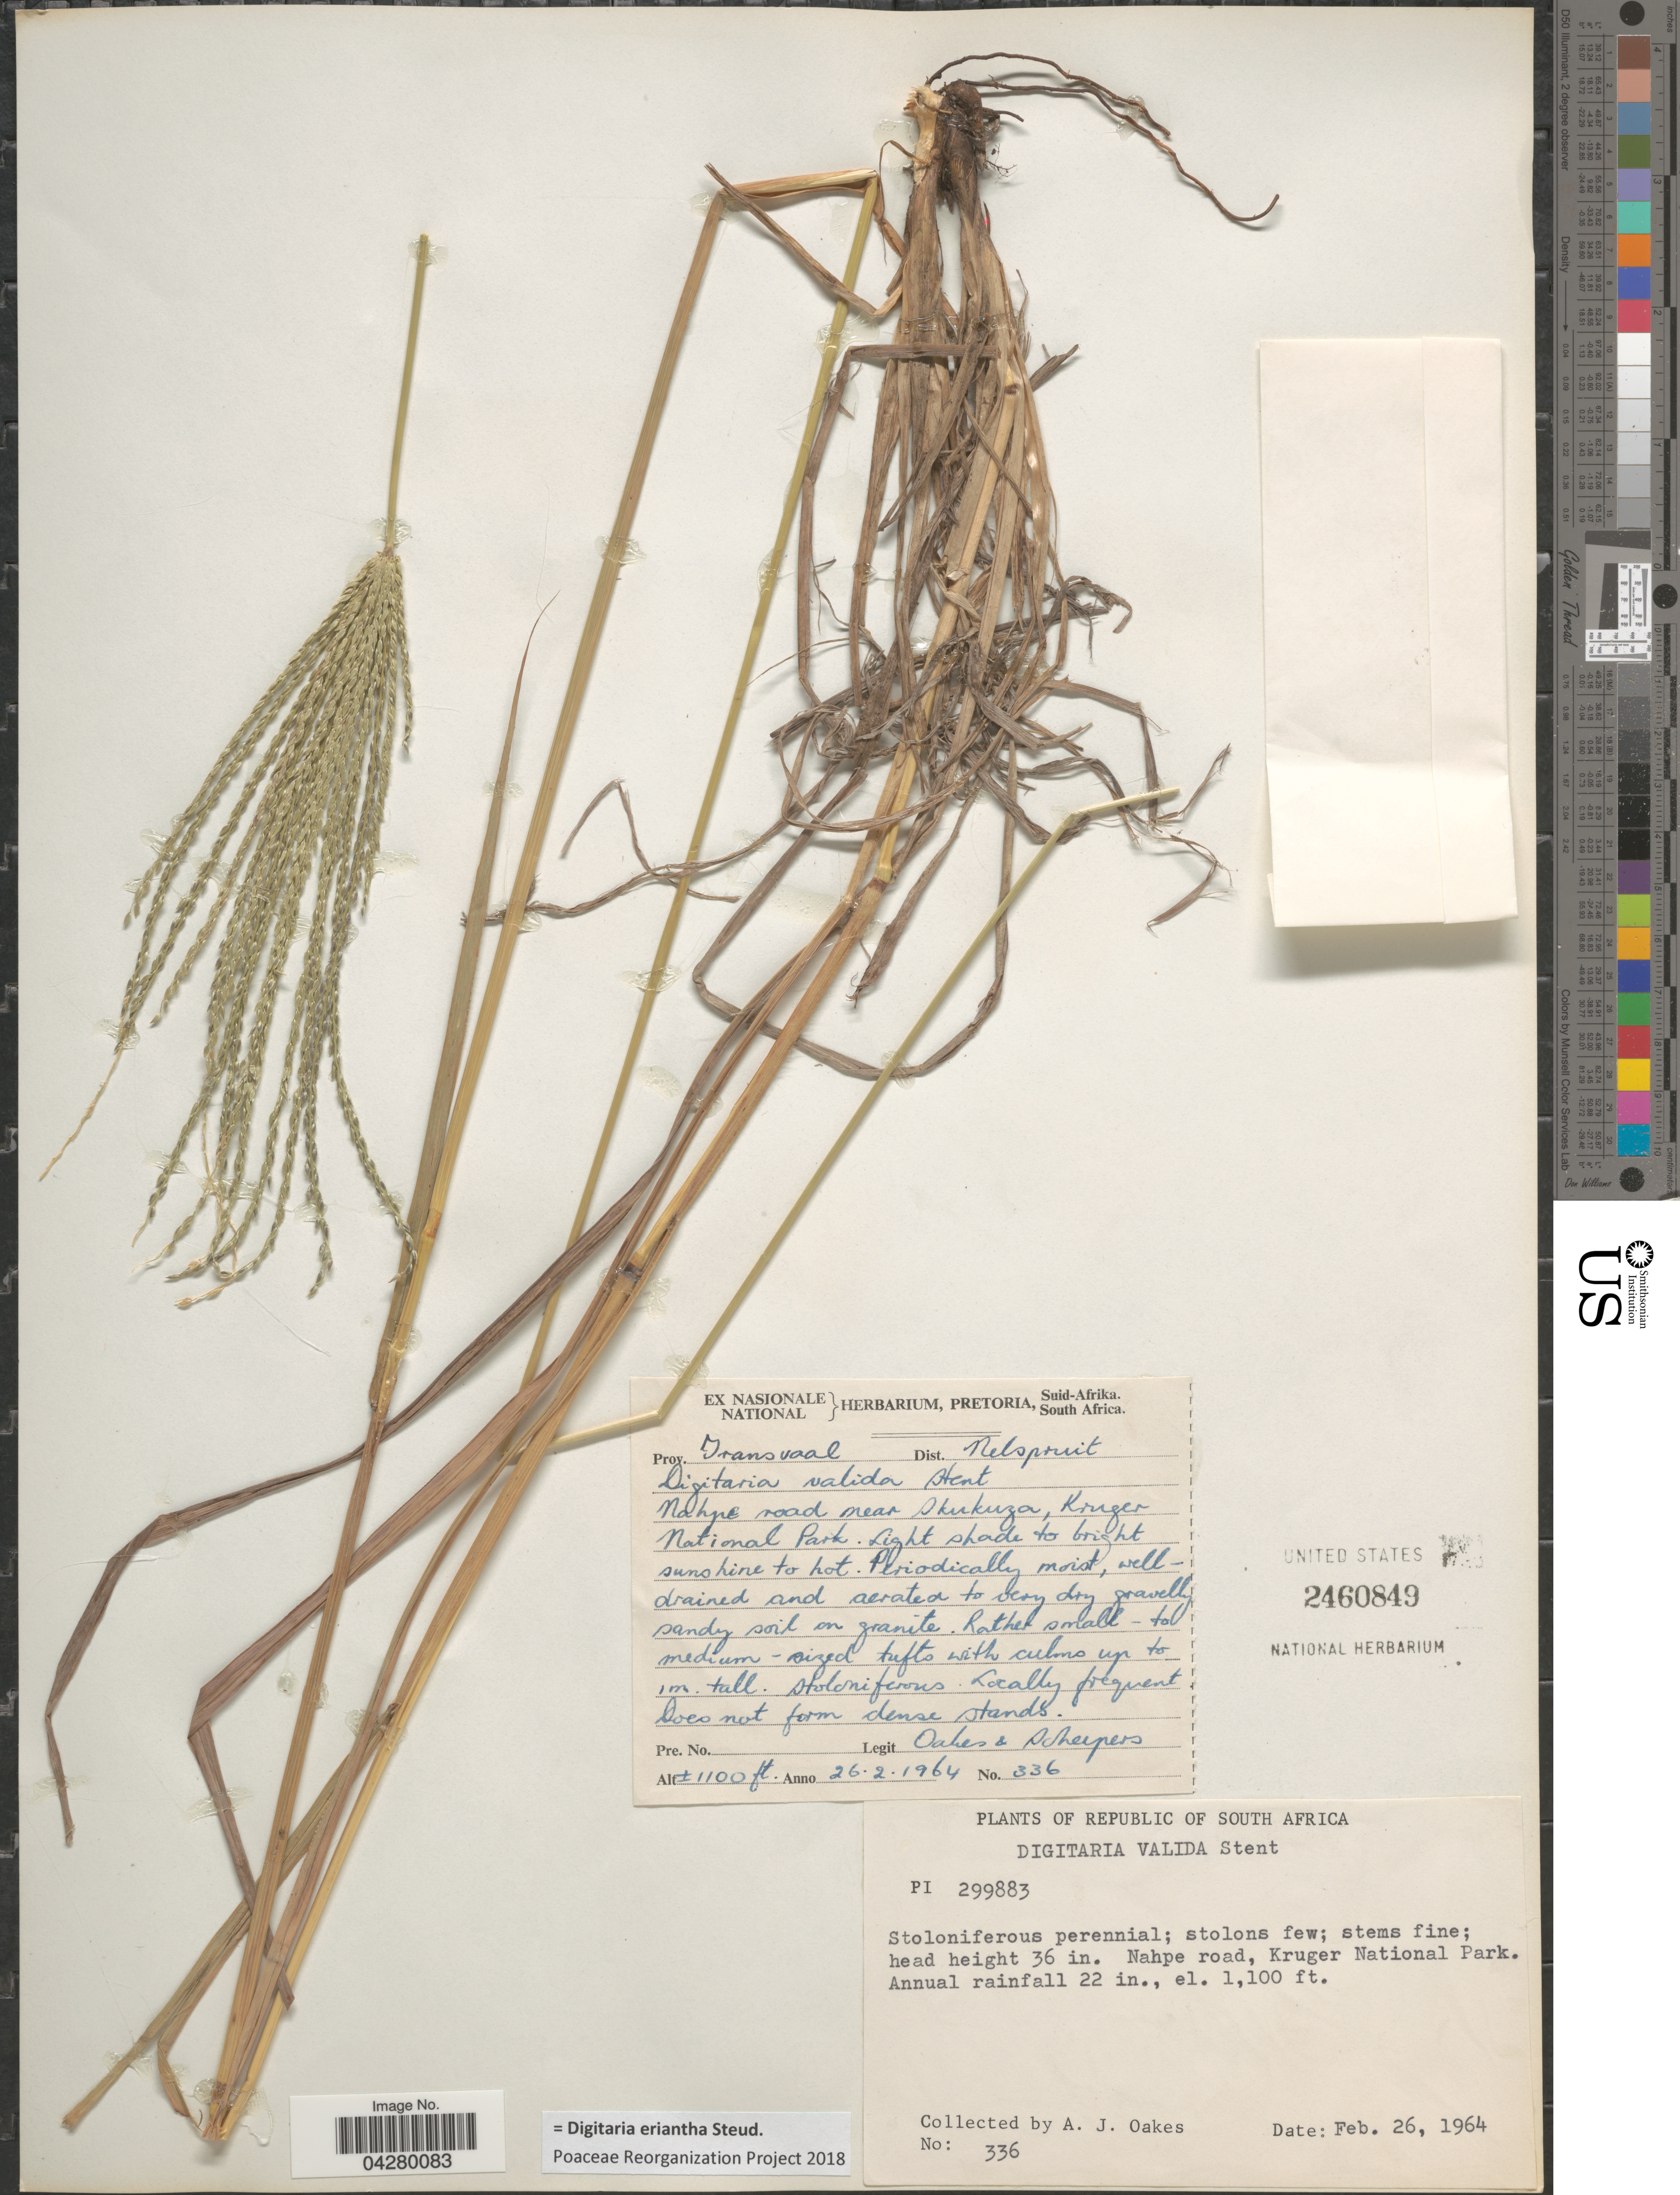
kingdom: Plantae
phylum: Tracheophyta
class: Liliopsida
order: Poales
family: Poaceae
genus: Digitaria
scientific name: Digitaria eriantha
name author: Steud.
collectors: -. Oakes & J. Scheepers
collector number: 336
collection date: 1964-02-26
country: South Africa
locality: Prov. Transvaal. Dist. Nelspruit. Nahpe road near Skukuza, Kruger National Park.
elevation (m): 335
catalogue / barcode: US 2460849